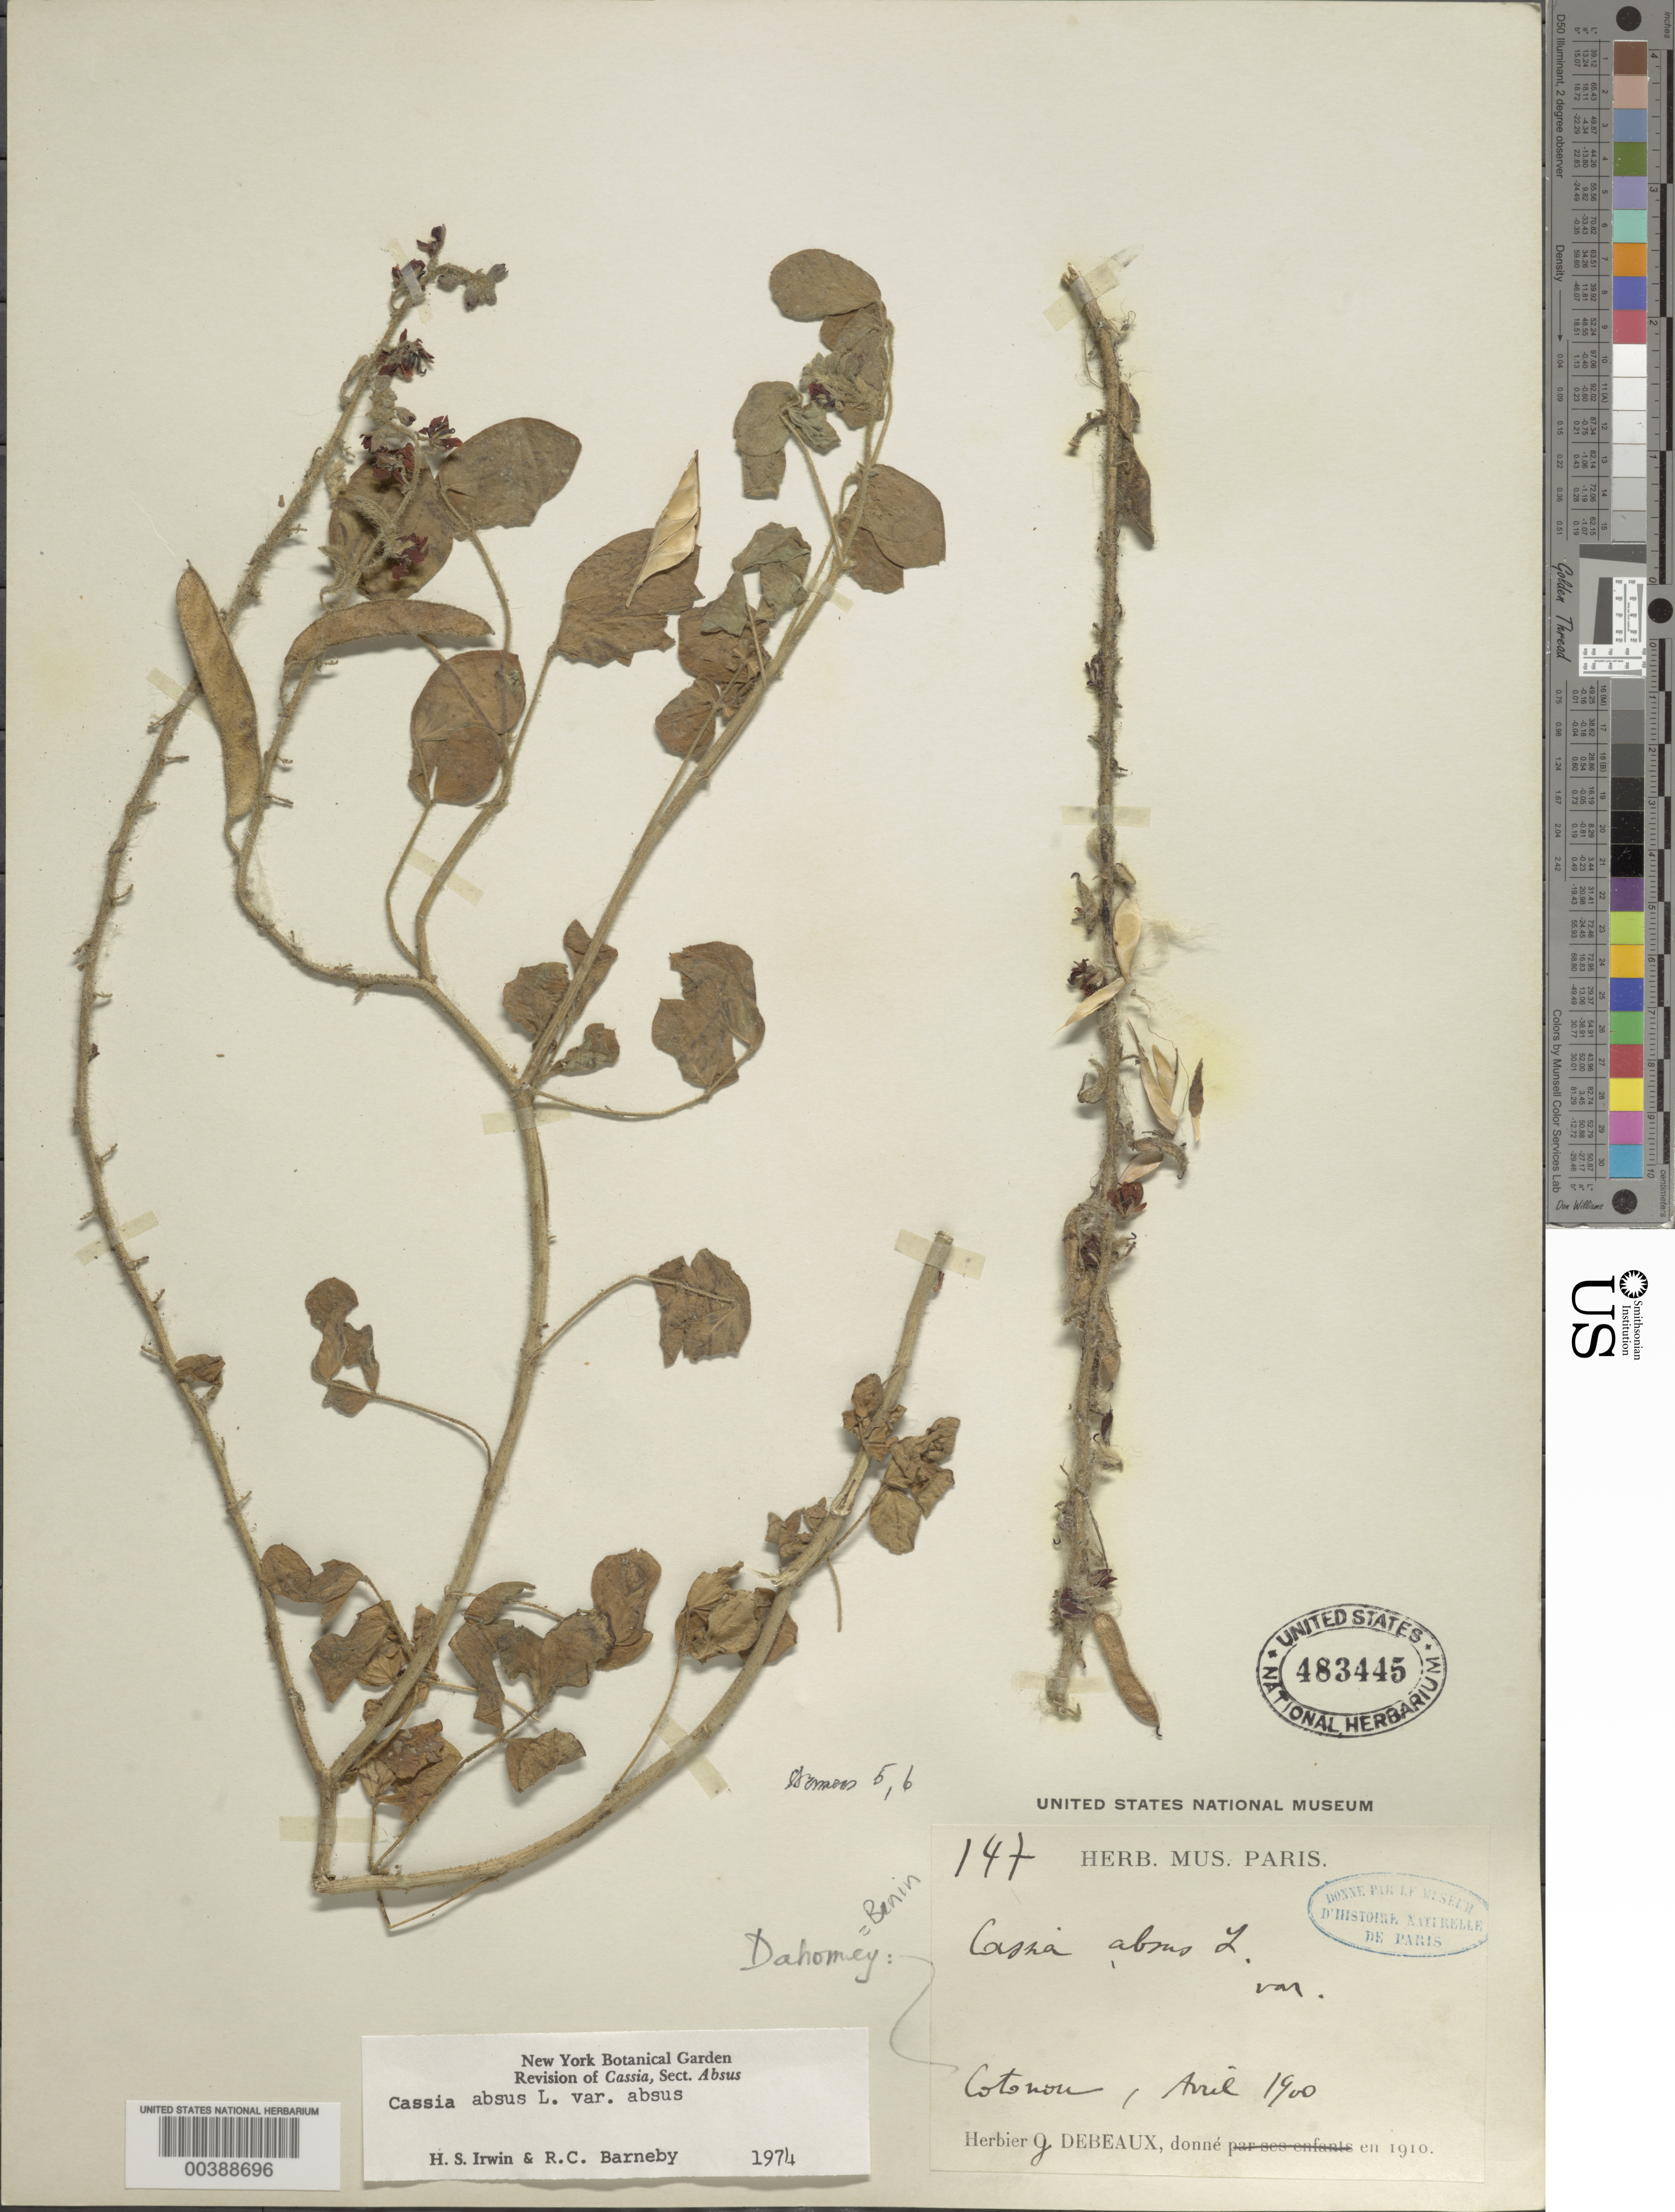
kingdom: Plantae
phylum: Tracheophyta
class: Magnoliopsida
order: Fabales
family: Fabaceae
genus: Chamaecrista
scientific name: Chamaecrista absus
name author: (L.) H.S. Irwin & Barneby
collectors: J. Debeaux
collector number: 147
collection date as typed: Apr 1910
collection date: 1910-04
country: Benin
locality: Cotonon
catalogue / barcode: US 483445